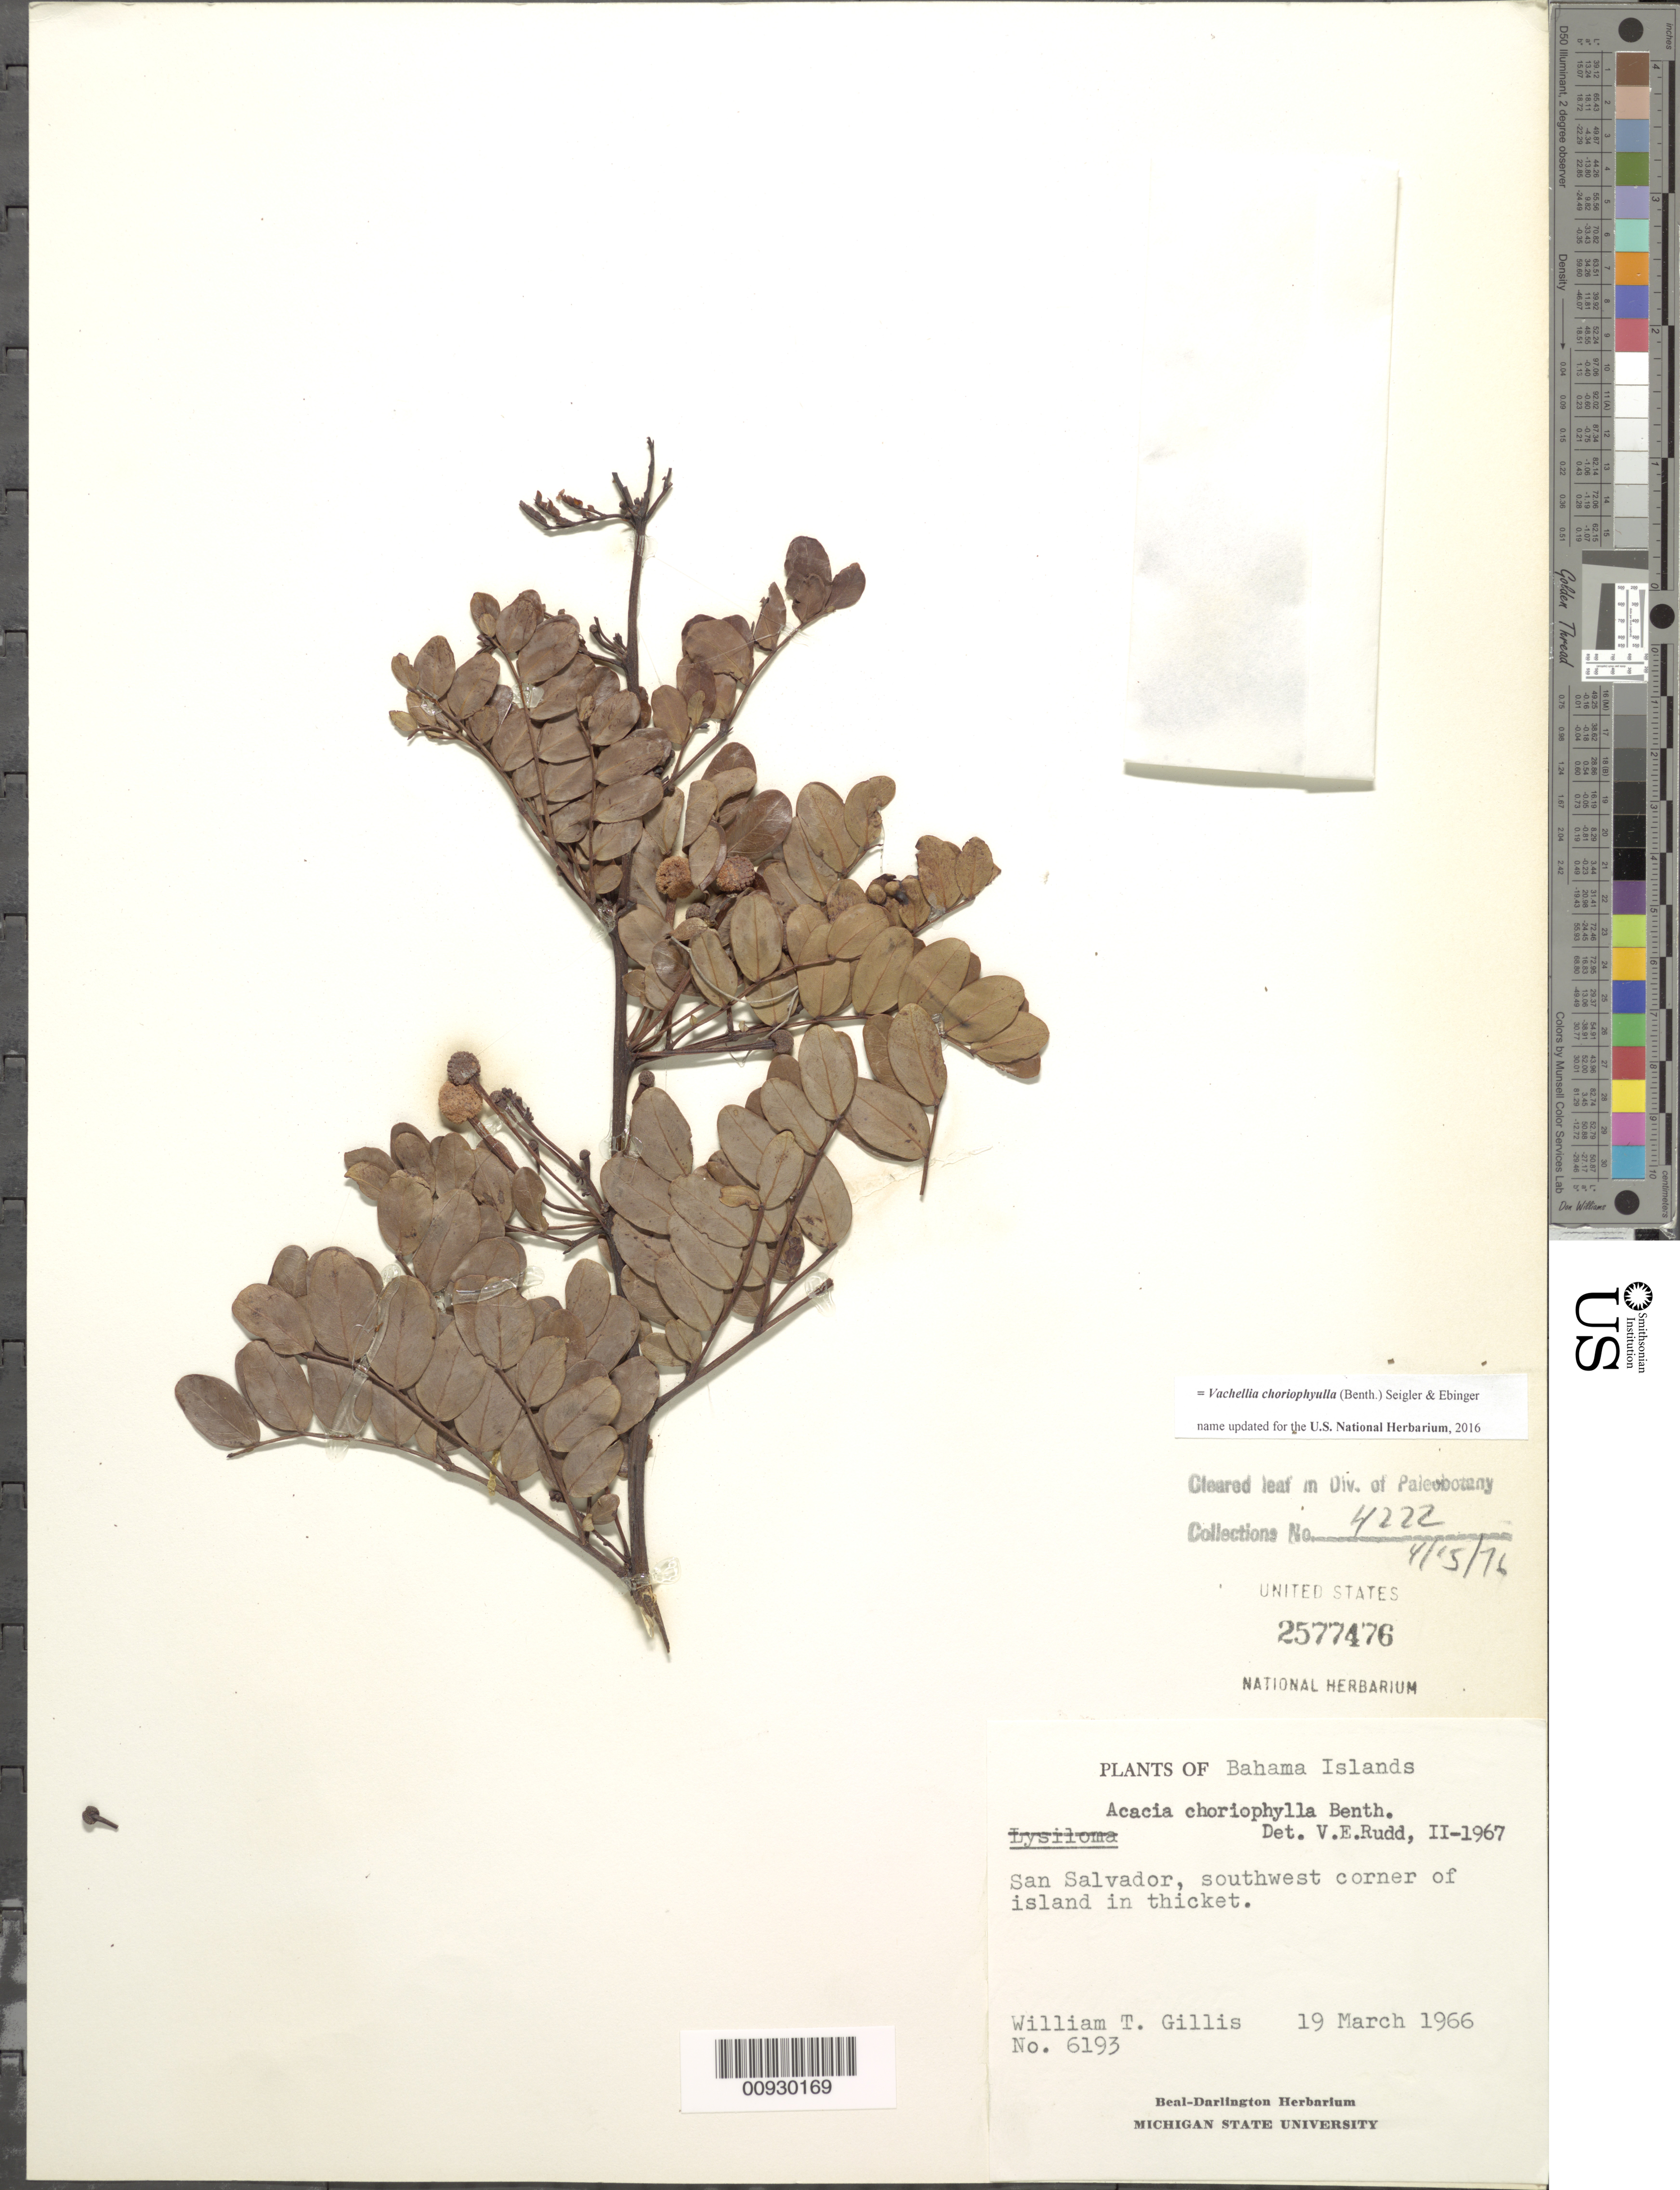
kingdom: Plantae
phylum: Tracheophyta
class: Magnoliopsida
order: Fabales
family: Fabaceae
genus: Vachellia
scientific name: Vachellia choriophylla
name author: (Benth.) Seigler & Ebinger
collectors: W. T. Gillis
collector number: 6193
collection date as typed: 19 Mar 1966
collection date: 1966-03-19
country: Bahamas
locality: San Salvador, southwest corner of the island.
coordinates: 0 N, 0 E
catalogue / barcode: US 2577476